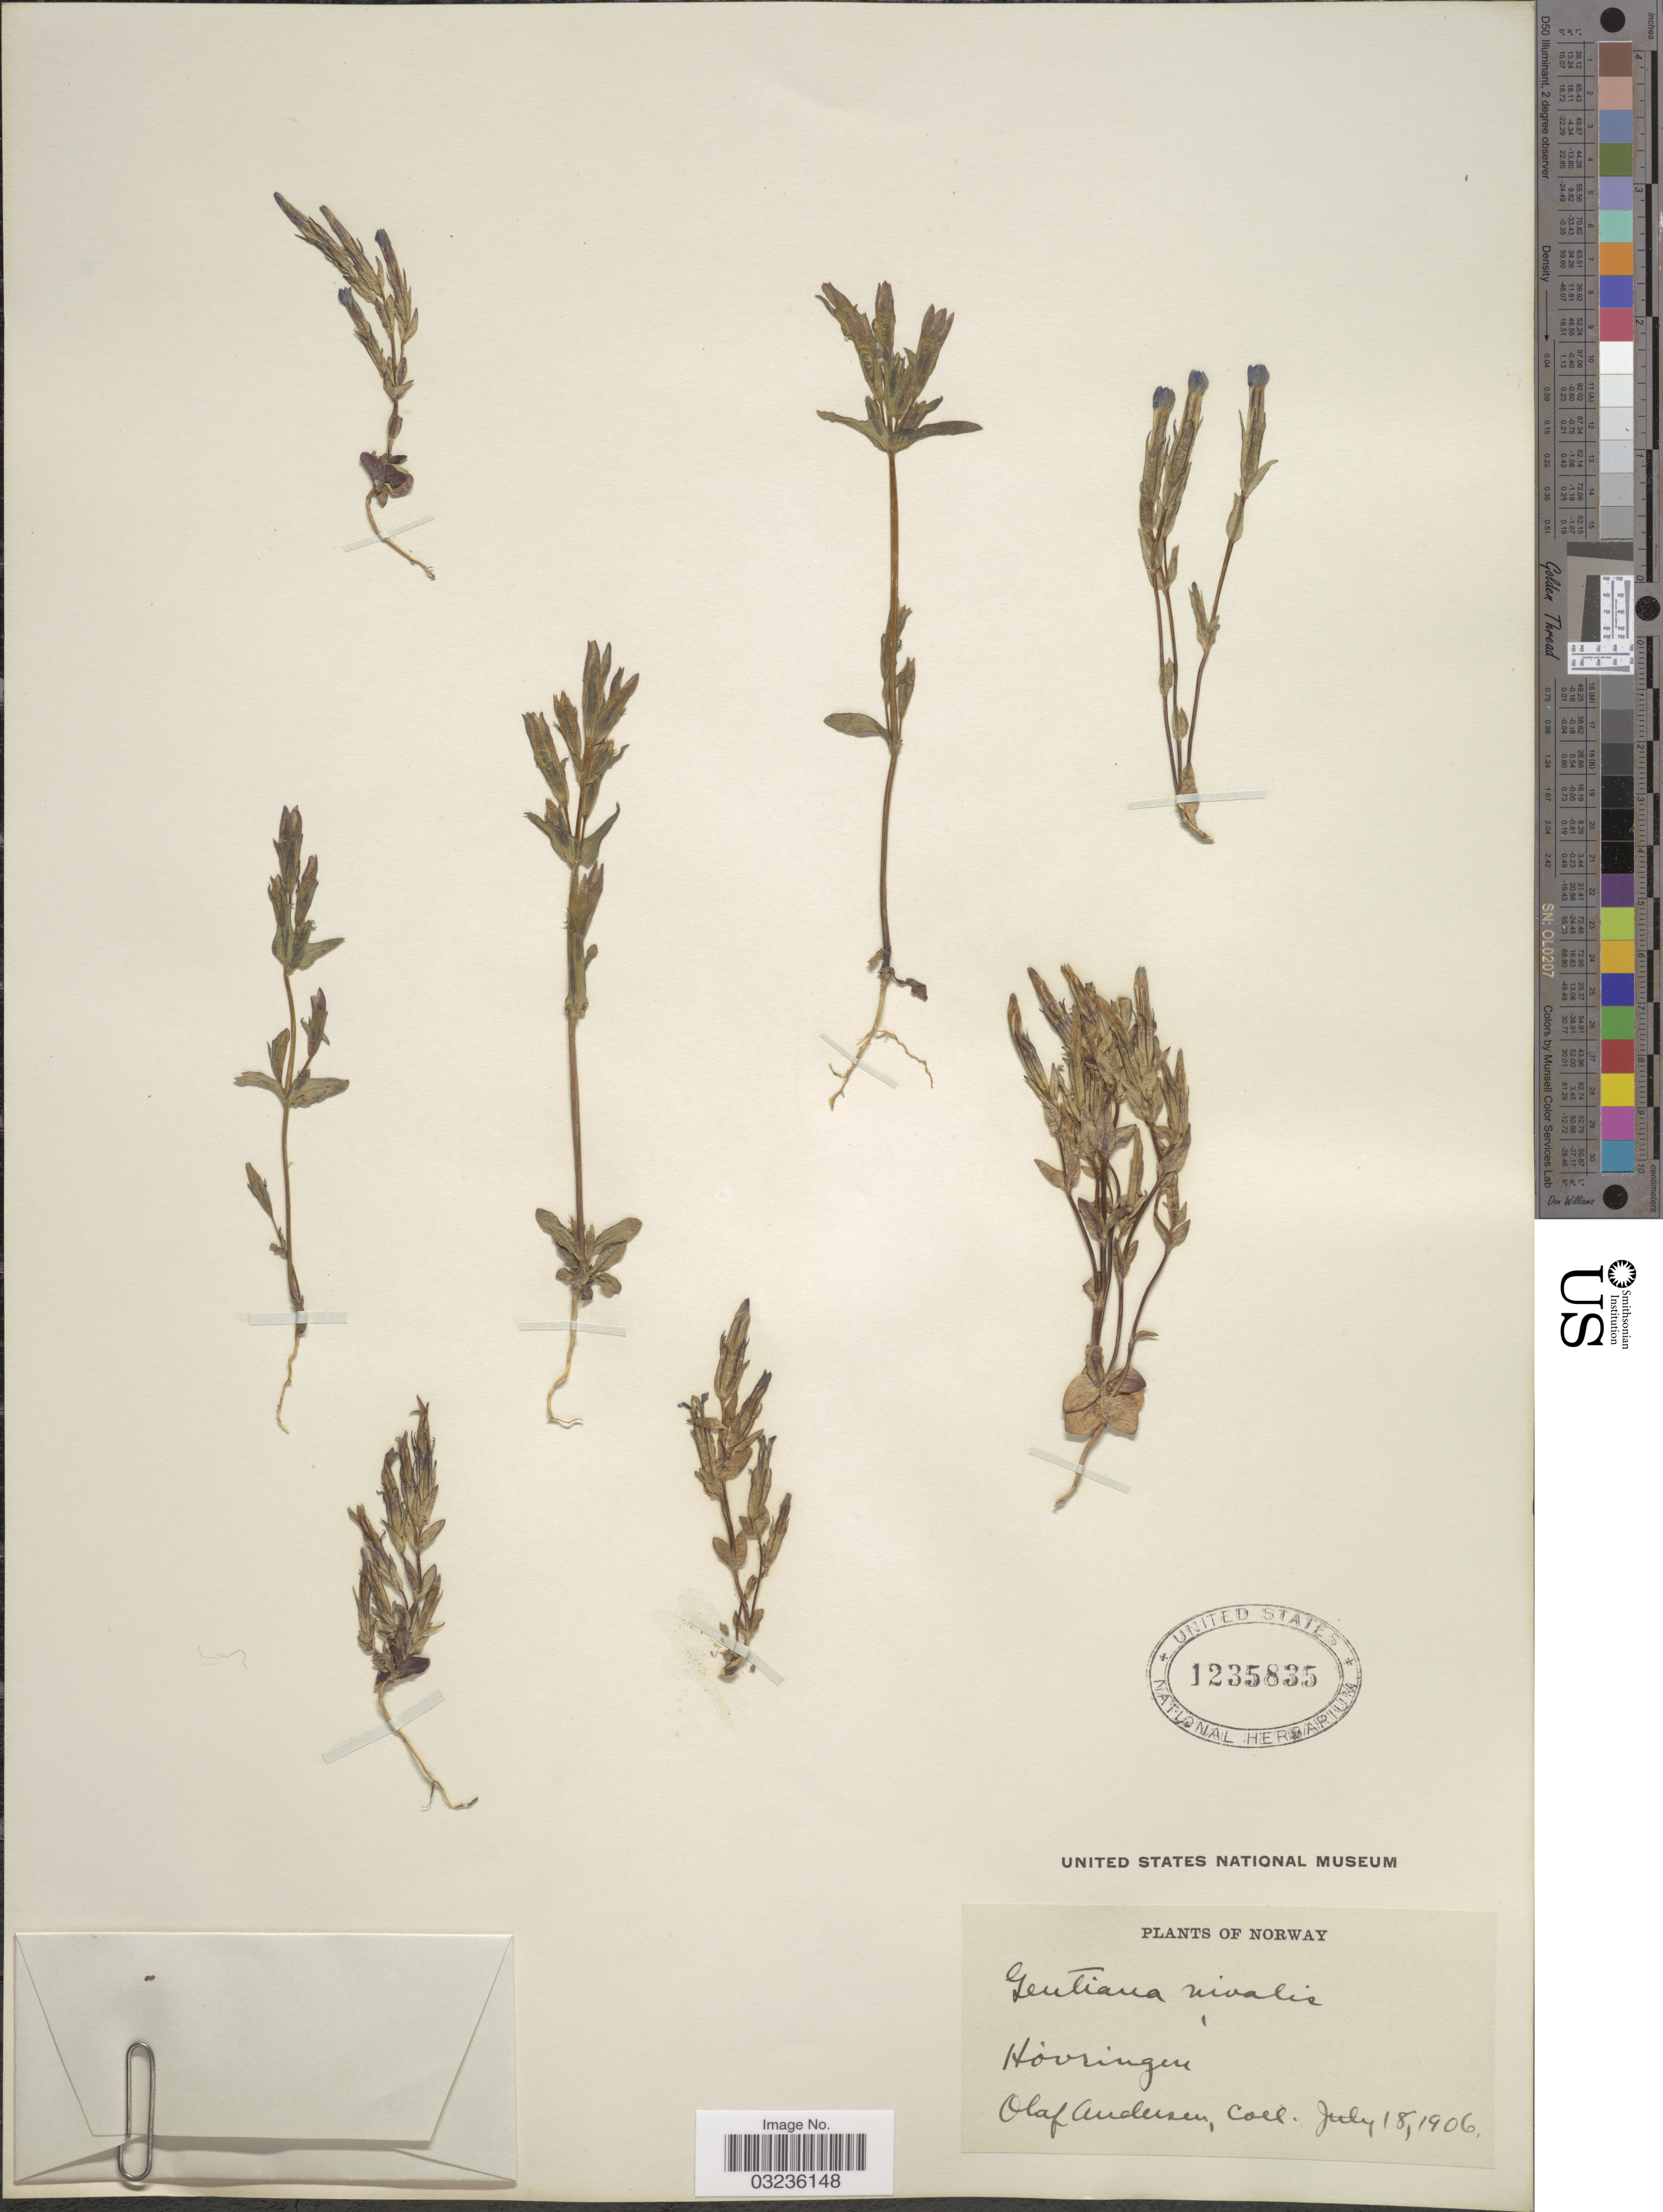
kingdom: Plantae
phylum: Tracheophyta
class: Magnoliopsida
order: Gentianales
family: Gentianaceae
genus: Gentiana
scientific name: Gentiana nivalis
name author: L.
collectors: O. Andersen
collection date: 1906-07-18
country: Norway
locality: Norway, Hovringen.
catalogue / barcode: US 1235835